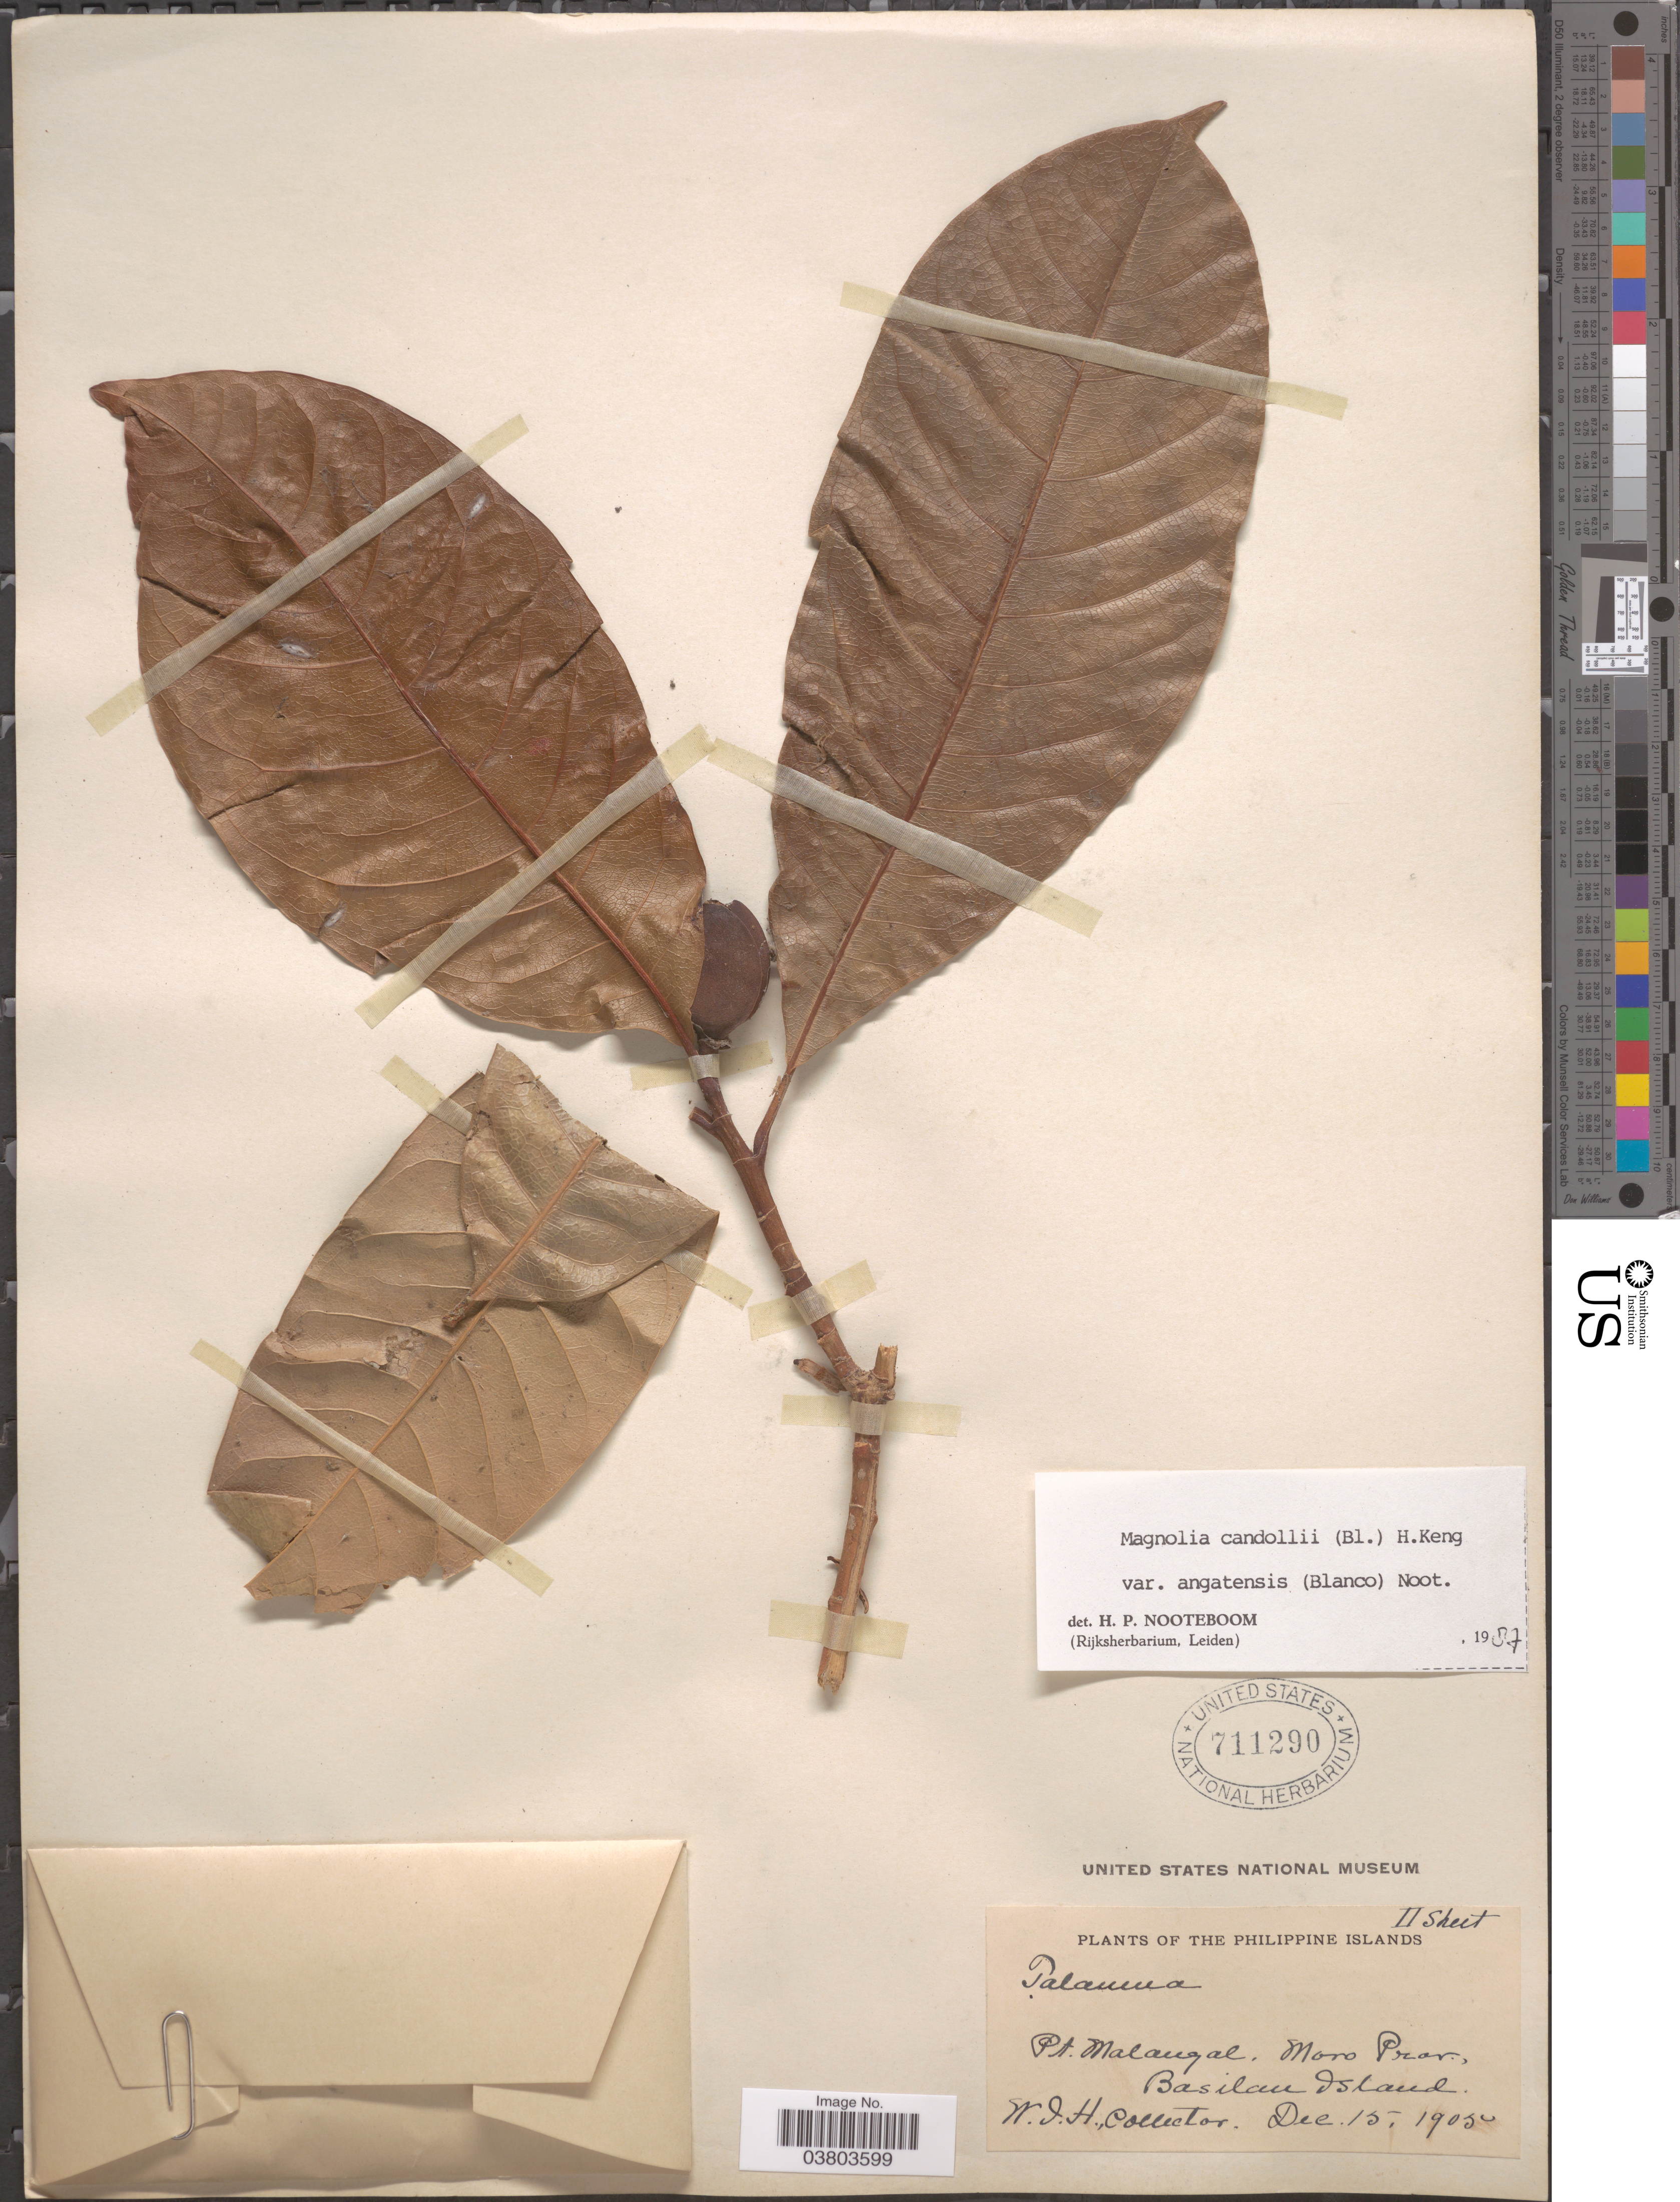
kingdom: Plantae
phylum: Tracheophyta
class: Magnoliopsida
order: Magnoliales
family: Magnoliaceae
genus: Magnolia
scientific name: Magnolia candollei var. angatensis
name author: (Blanco) Noot.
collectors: W. J. H.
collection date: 1905-12-15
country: Philippines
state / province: Muslim Mindanao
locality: Pt. Malangal, Moro Prov., Basilan Island.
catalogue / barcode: US 711290